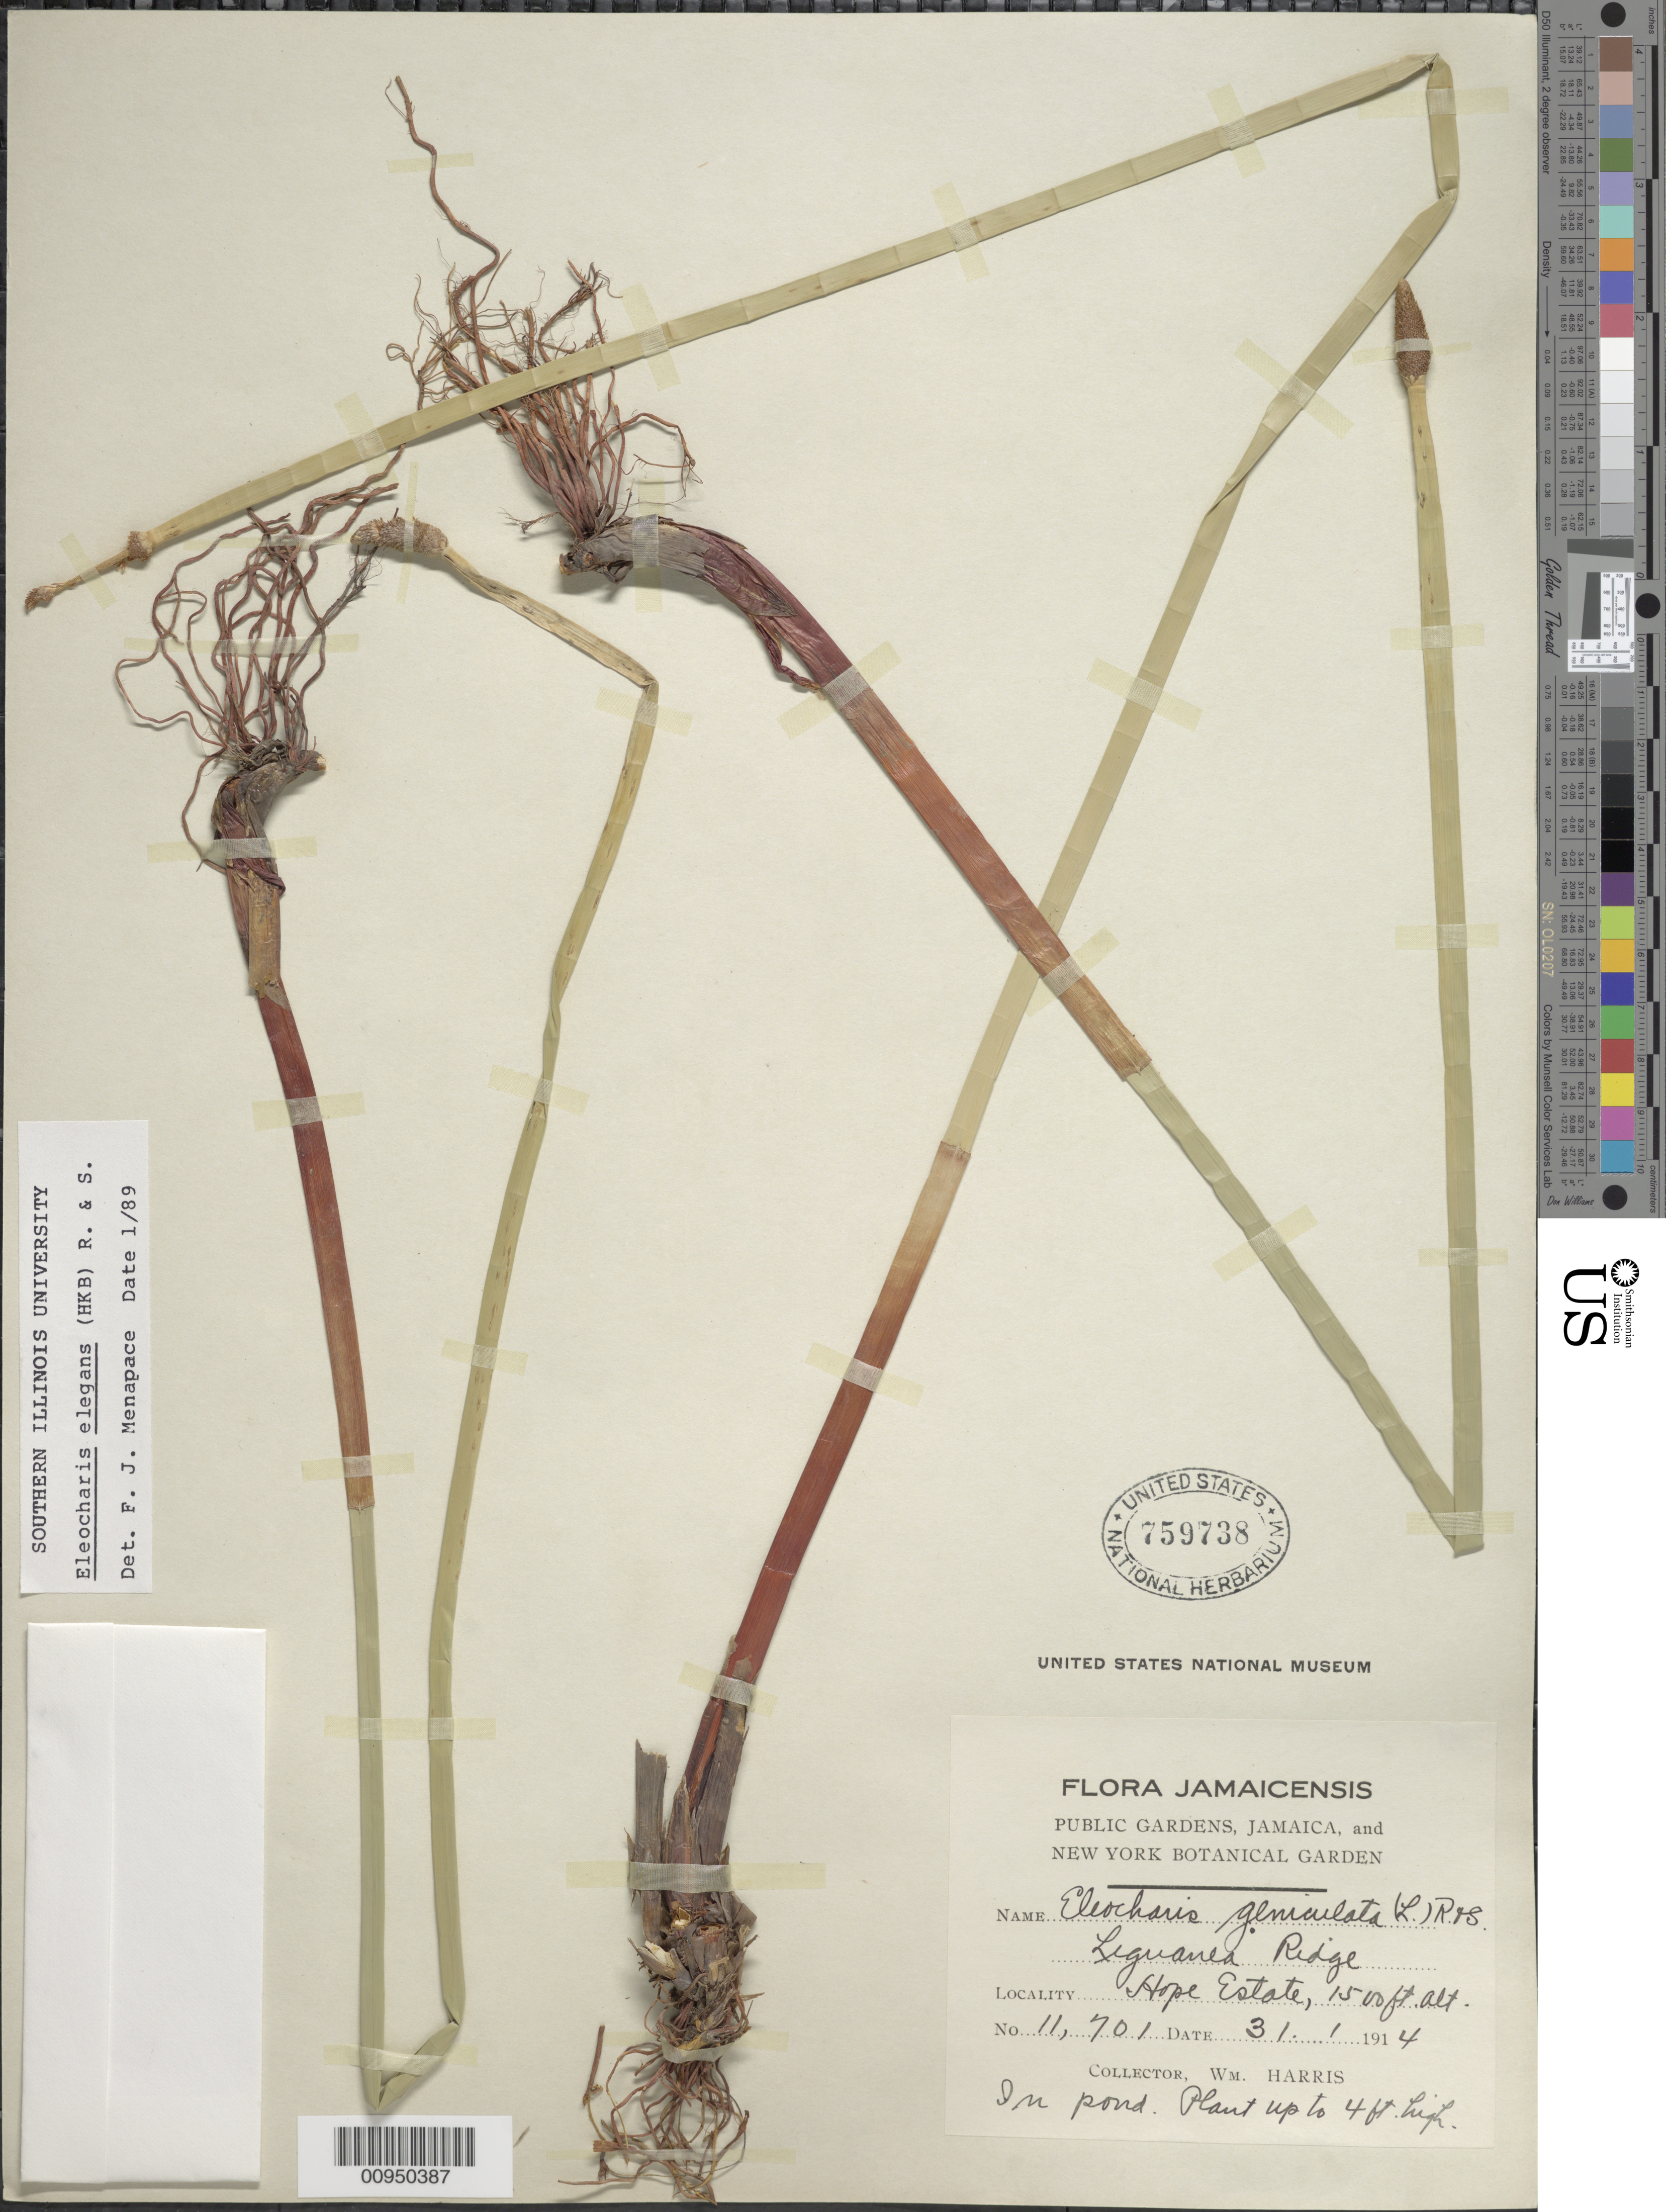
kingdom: Plantae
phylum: Tracheophyta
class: Liliopsida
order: Poales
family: Cyperaceae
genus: Eleocharis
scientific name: Eleocharis elegans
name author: (Kunth) Roem. & Schult.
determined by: Menapace, F. J.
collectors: W. H. Harris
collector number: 11701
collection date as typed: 31 Jan 1914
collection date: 1914-01-31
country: Jamaica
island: Jamaica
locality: Liguanea Ridge, Hope Estate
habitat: In pond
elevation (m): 457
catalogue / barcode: US 759738